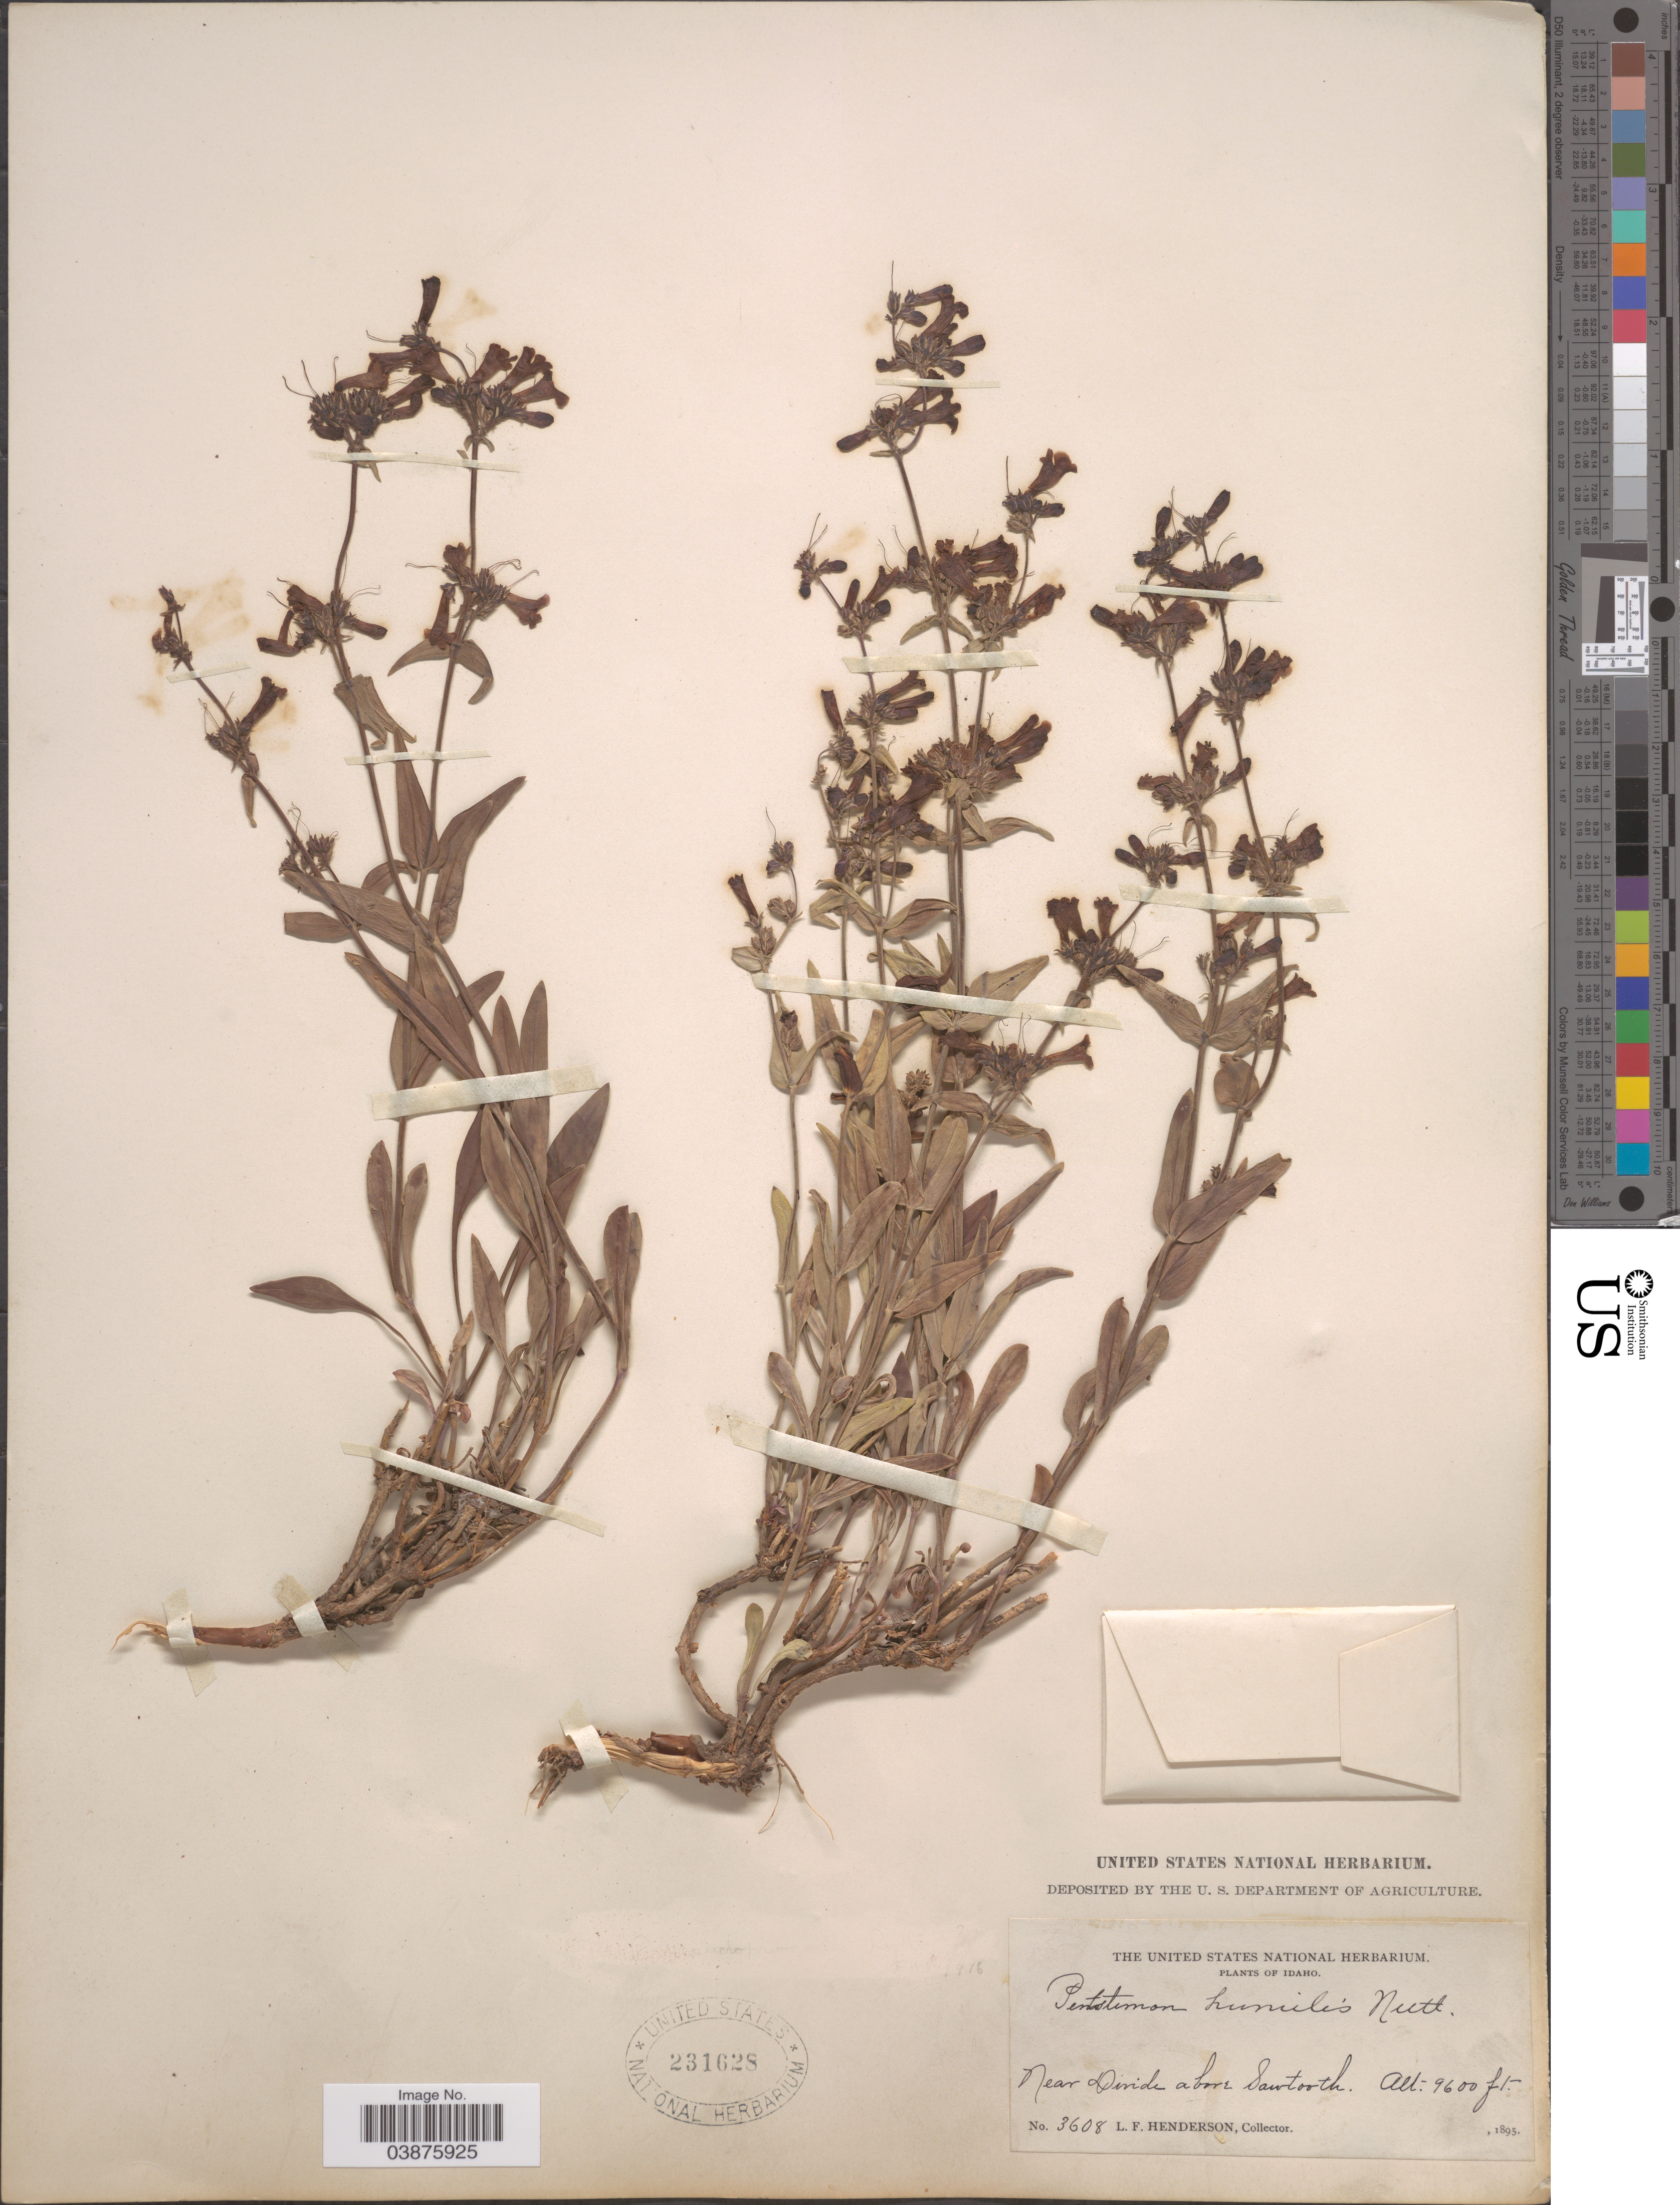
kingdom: Plantae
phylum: Tracheophyta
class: Magnoliopsida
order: Lamiales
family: Plantaginaceae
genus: Penstemon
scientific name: Penstemon humilis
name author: Nutt. ex A. Gray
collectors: L. Henderson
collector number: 3608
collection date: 1895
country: United States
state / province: Idaho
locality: Near Divide above Sawtooth.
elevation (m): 2926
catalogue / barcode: US 231628